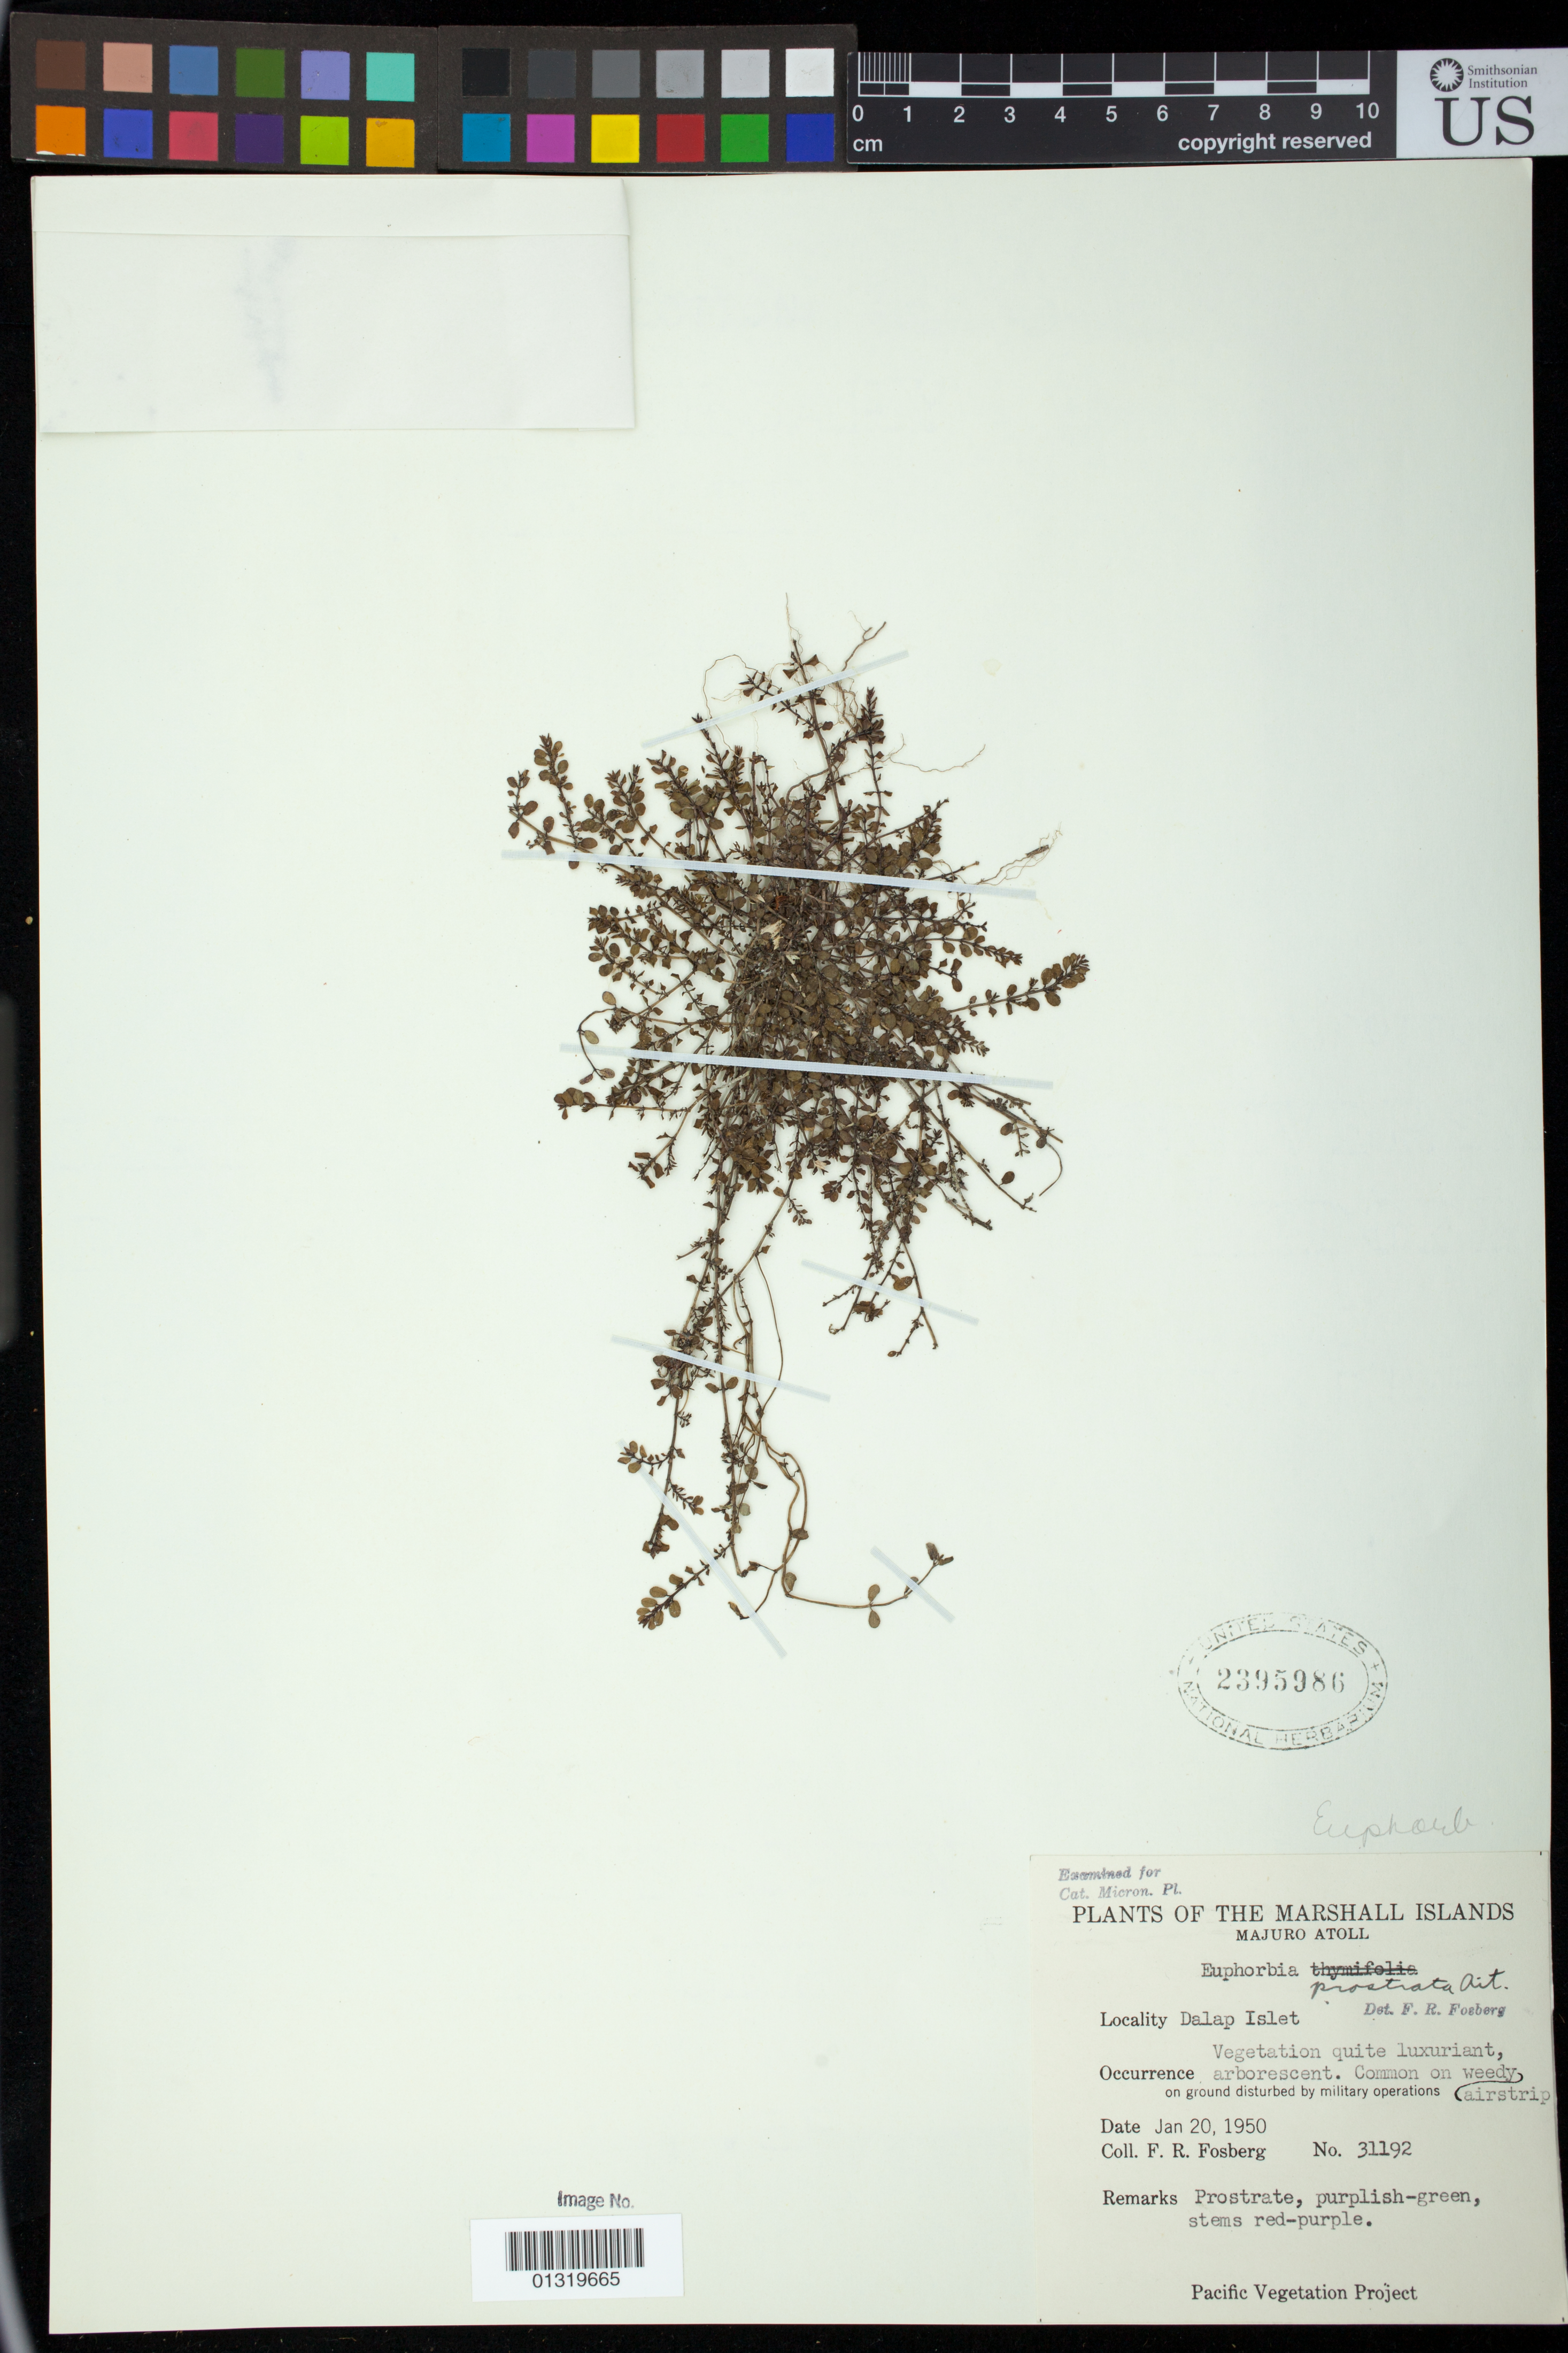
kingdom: Plantae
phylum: Tracheophyta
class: Magnoliopsida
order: Malpighiales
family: Euphorbiaceae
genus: Euphorbia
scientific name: Euphorbia prostrata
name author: Aiton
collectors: F. R. Fosberg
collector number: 31192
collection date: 1950-01-20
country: Marshall Islands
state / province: Majuro Atoll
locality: Dalap Islet [Majuro Delap]; on weedy airstrip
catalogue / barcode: US 2395986